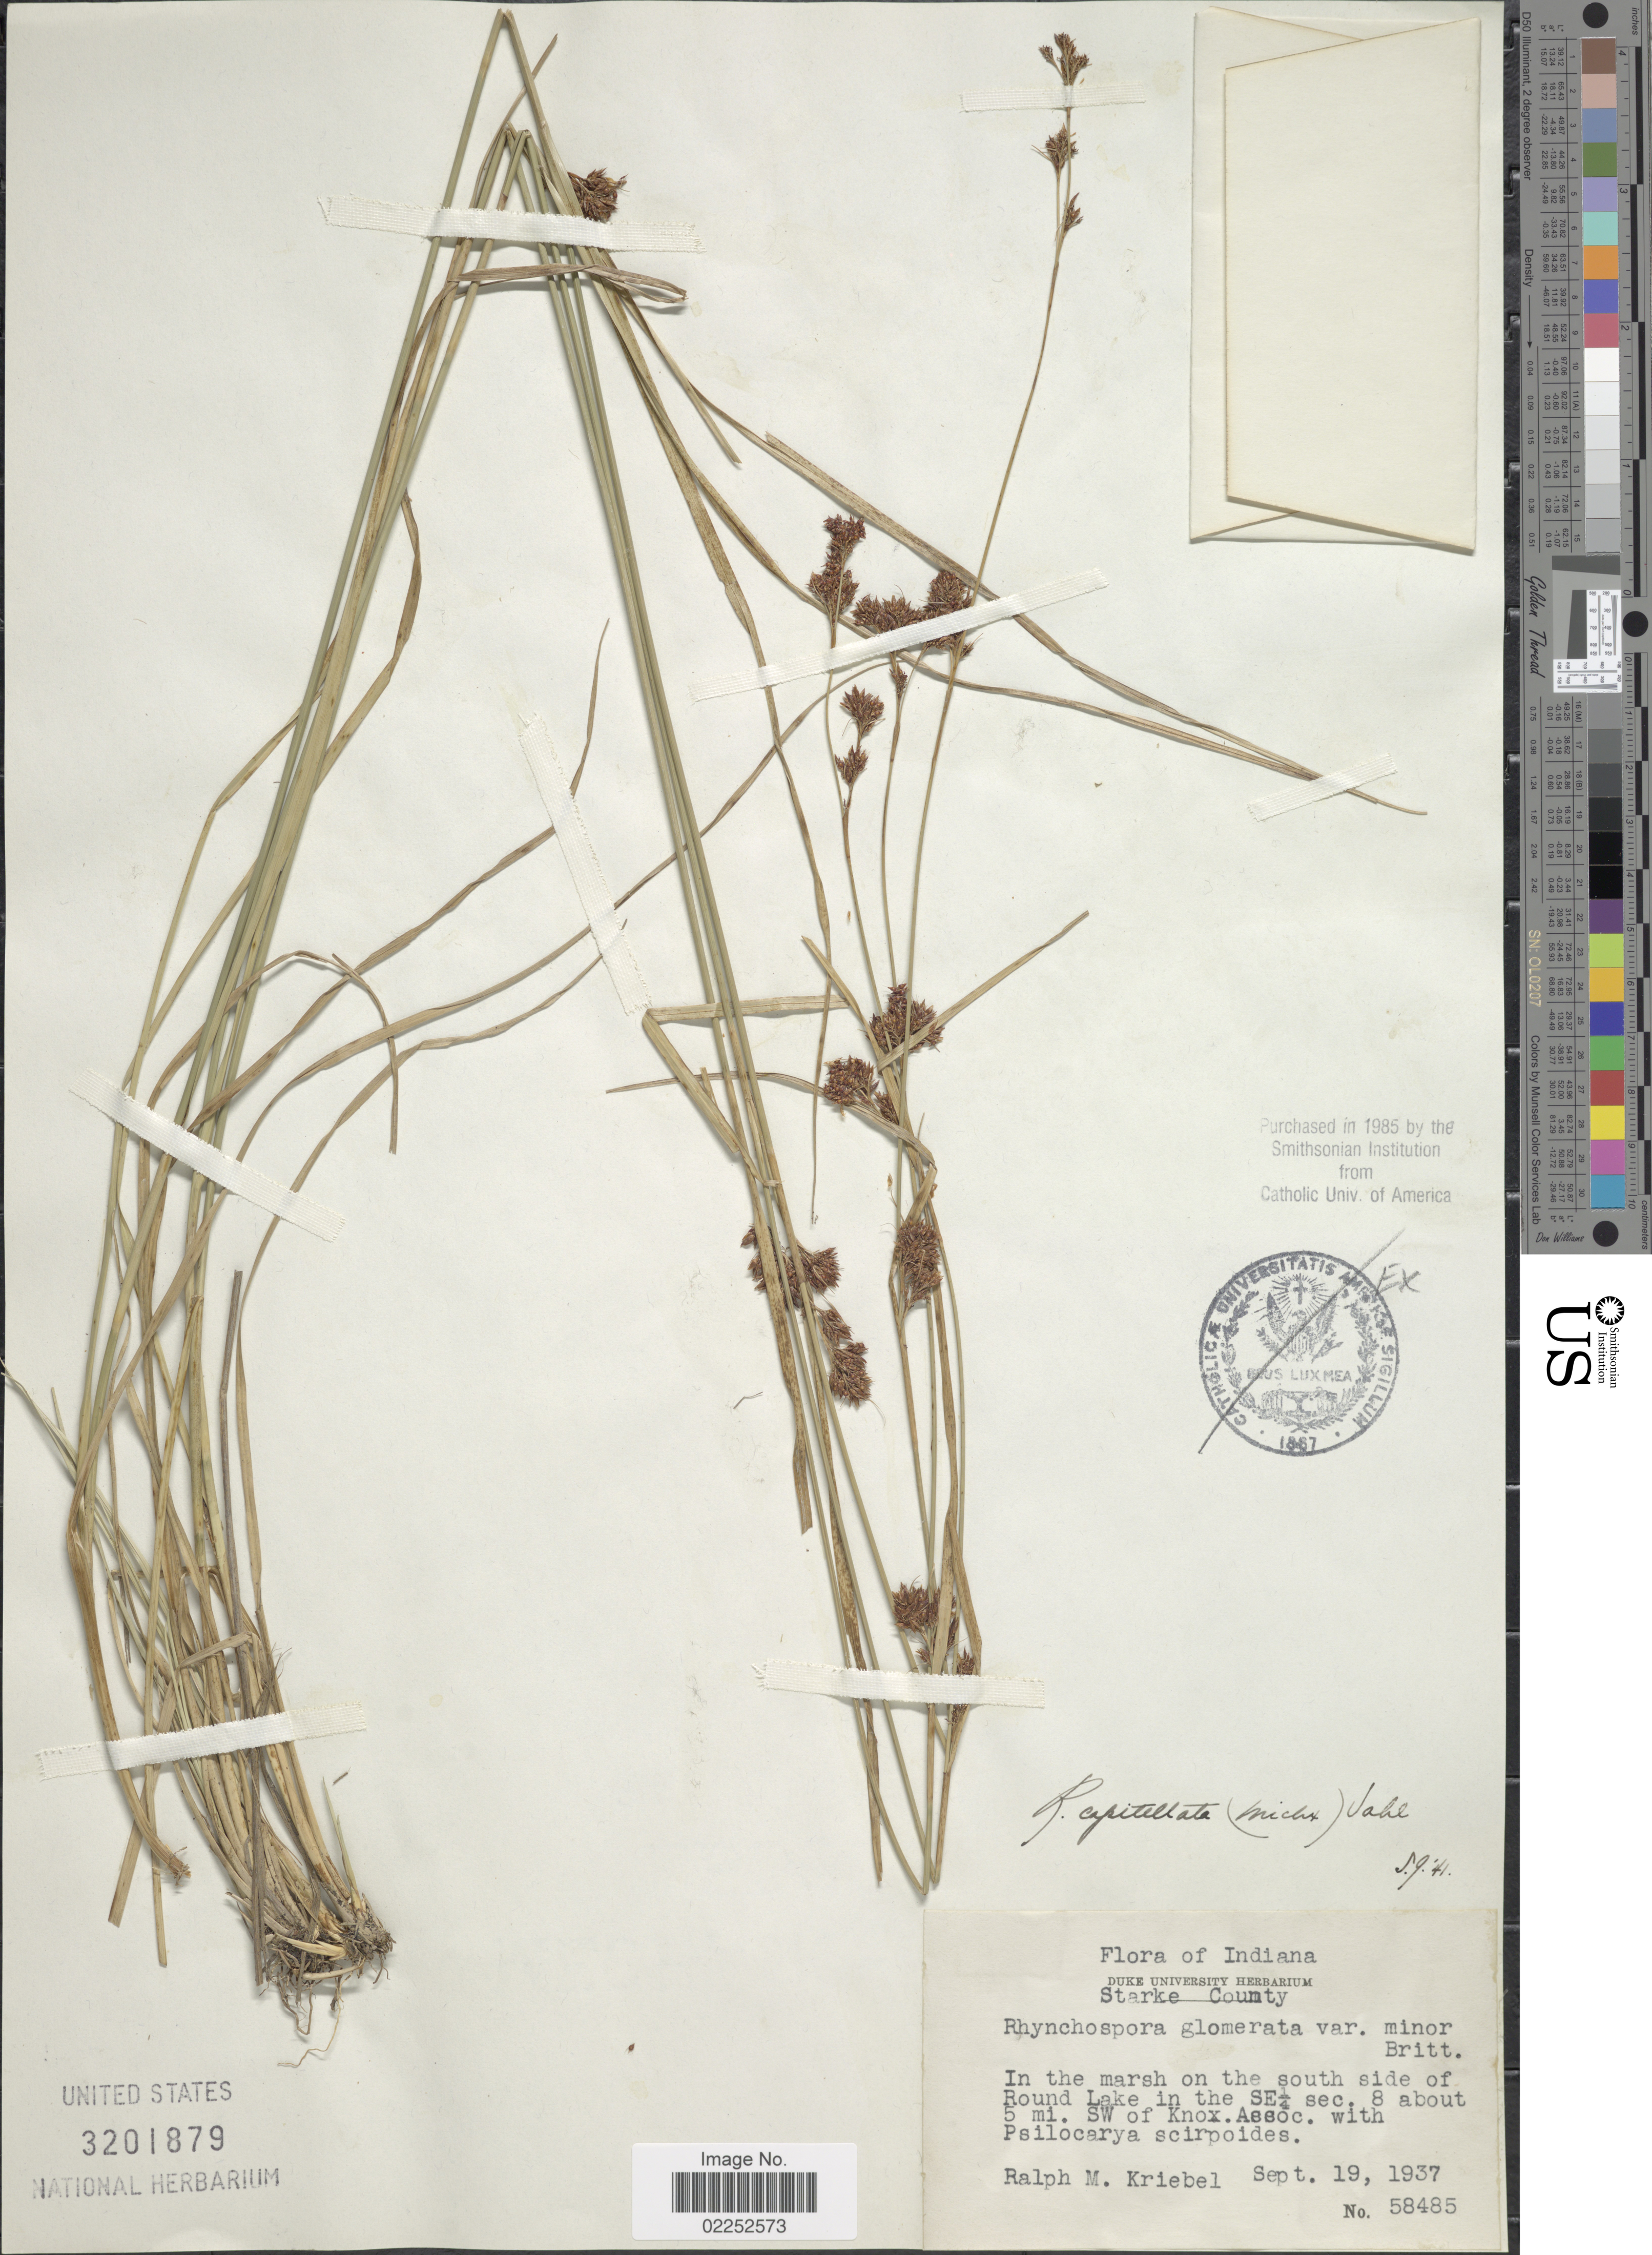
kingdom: Plantae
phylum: Tracheophyta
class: Liliopsida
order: Poales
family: Cyperaceae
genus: Rhynchospora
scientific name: Rhynchospora capitellata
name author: (Michx.) Vahl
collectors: R. M. Kriebel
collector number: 58485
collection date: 1937-09-19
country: United States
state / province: Indiana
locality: Starke County, In the marsh on the south side of Round Lake in the SE ¼ sec. 8 about 5 mi SW of Knox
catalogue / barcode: US 3201879